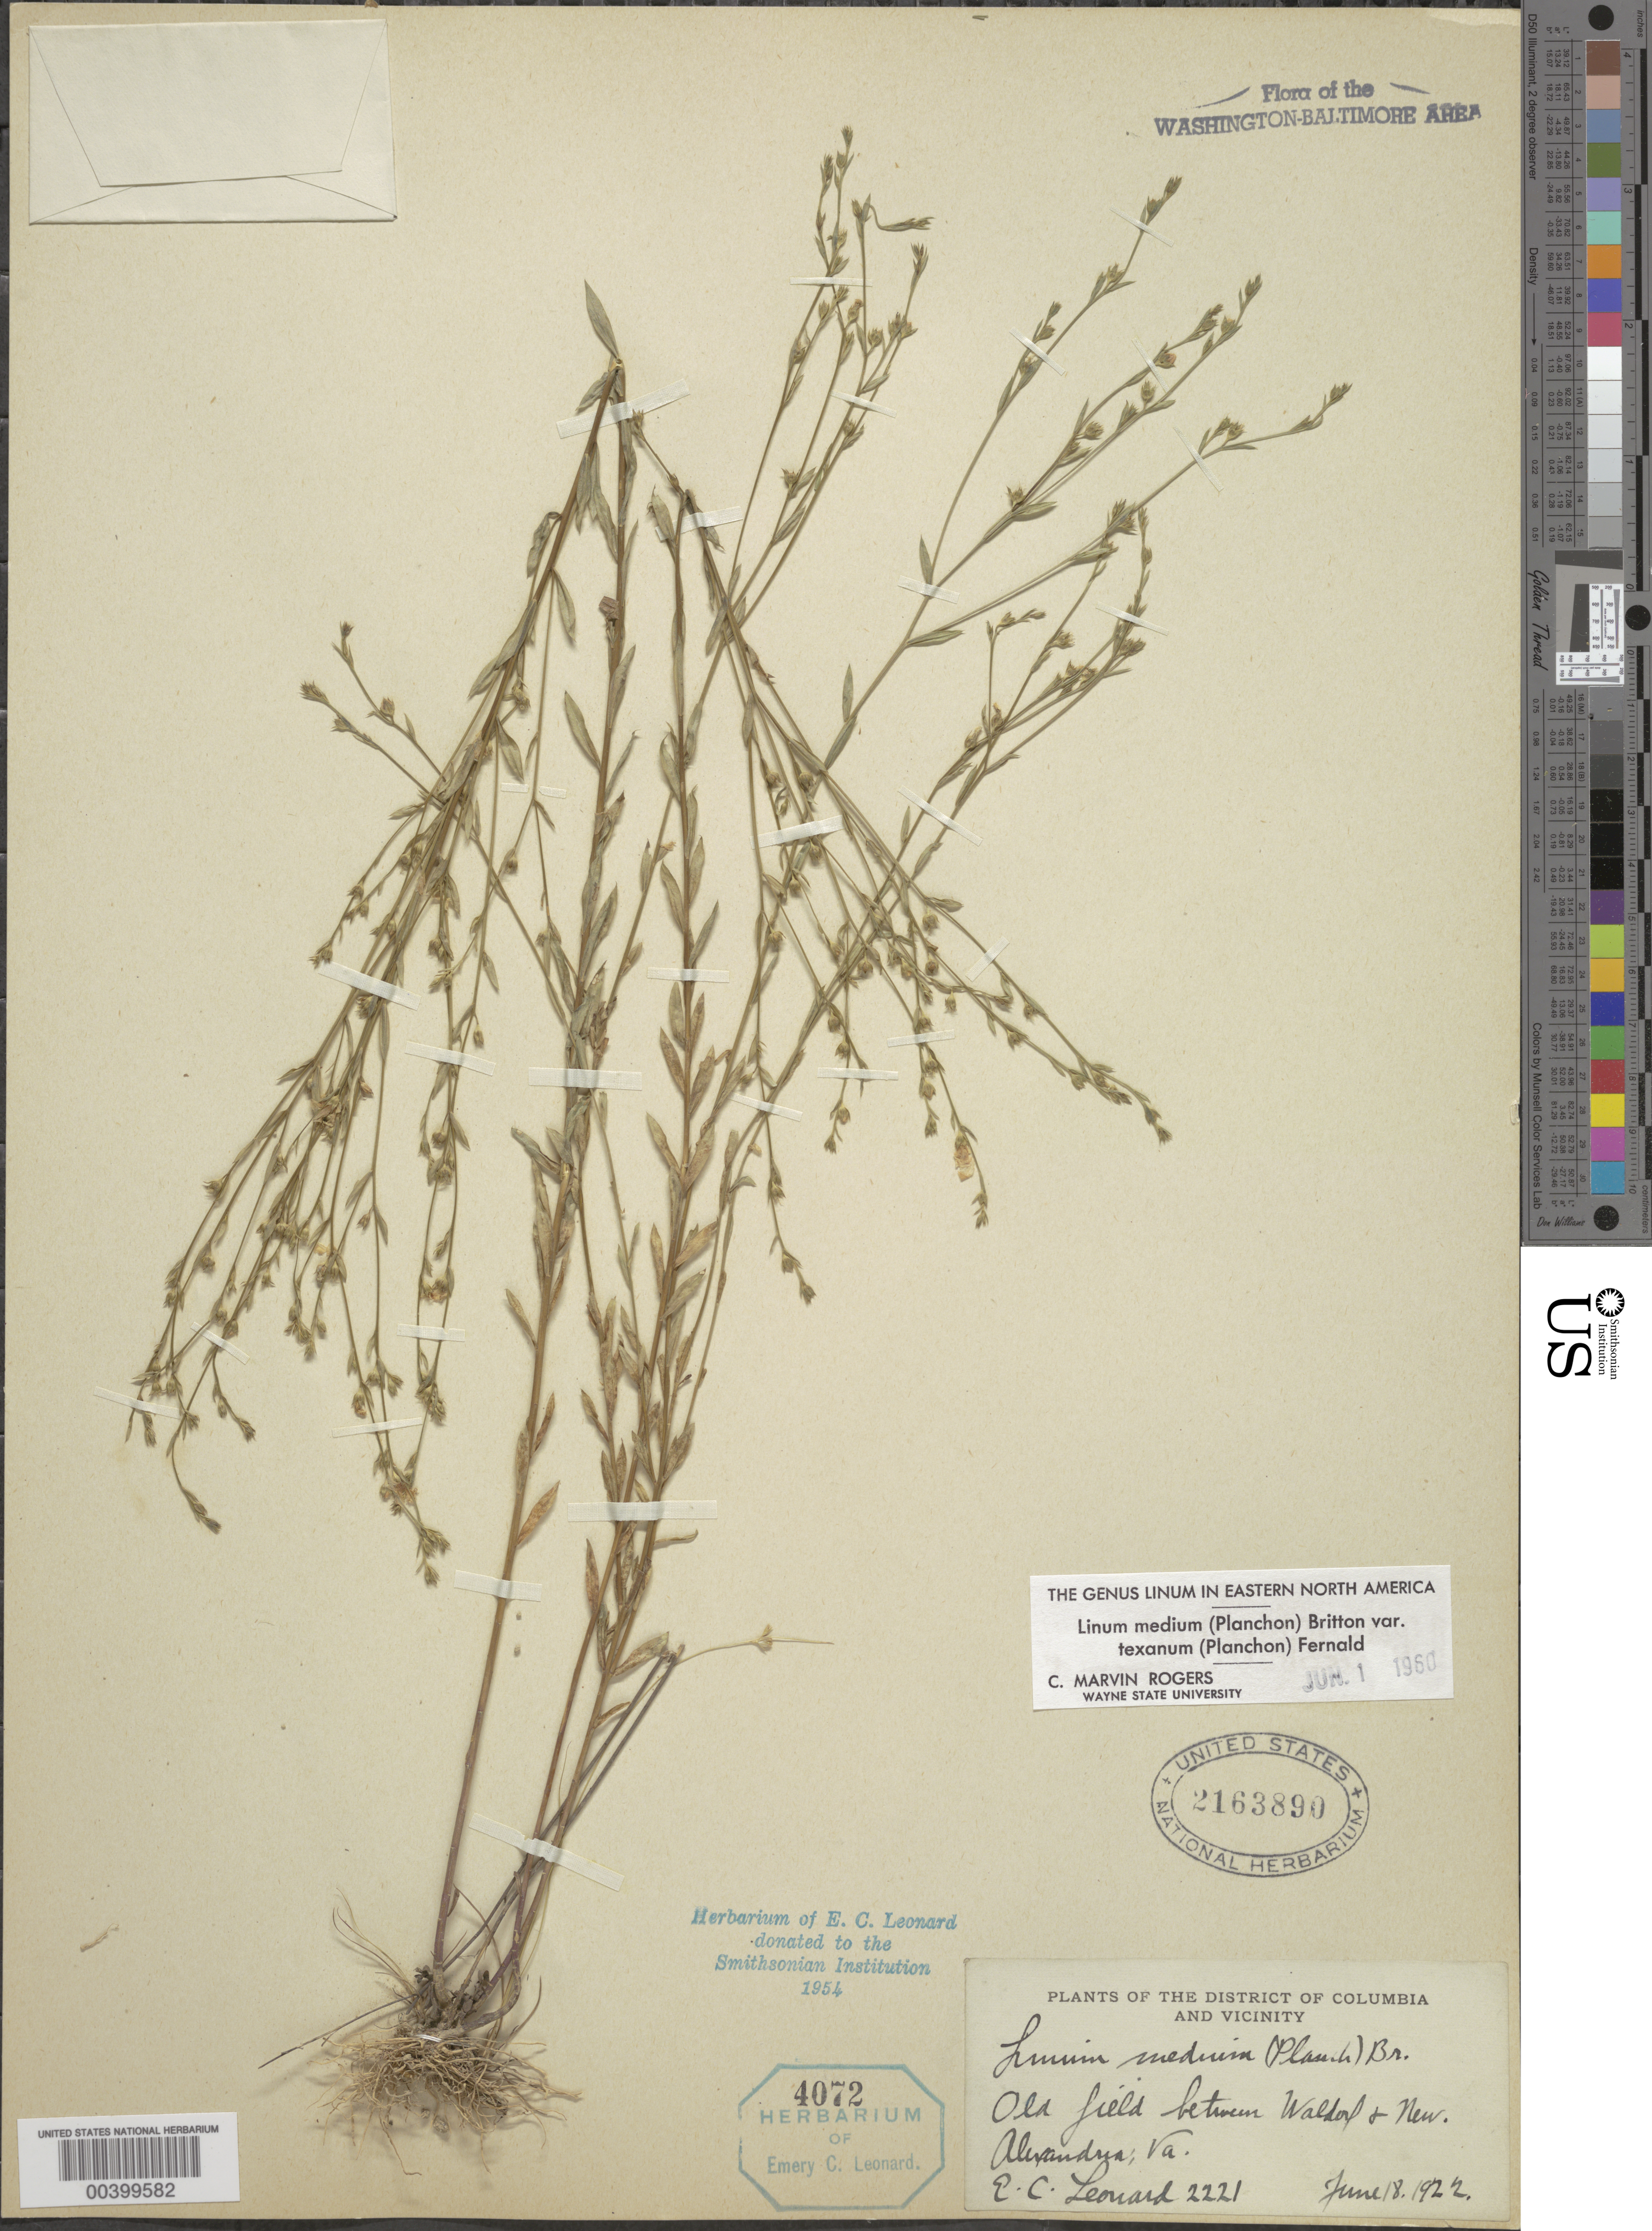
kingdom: Plantae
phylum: Tracheophyta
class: Magnoliopsida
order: Malpighiales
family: Linaceae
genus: Linum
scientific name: Linum medium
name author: (Planch.) Britton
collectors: E. C. Leonard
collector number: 2221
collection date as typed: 18 Jun 1922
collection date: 1922-06-18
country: United States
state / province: Maryland / Virginia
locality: Between Waldorf and New Alexandria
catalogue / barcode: US 2163890